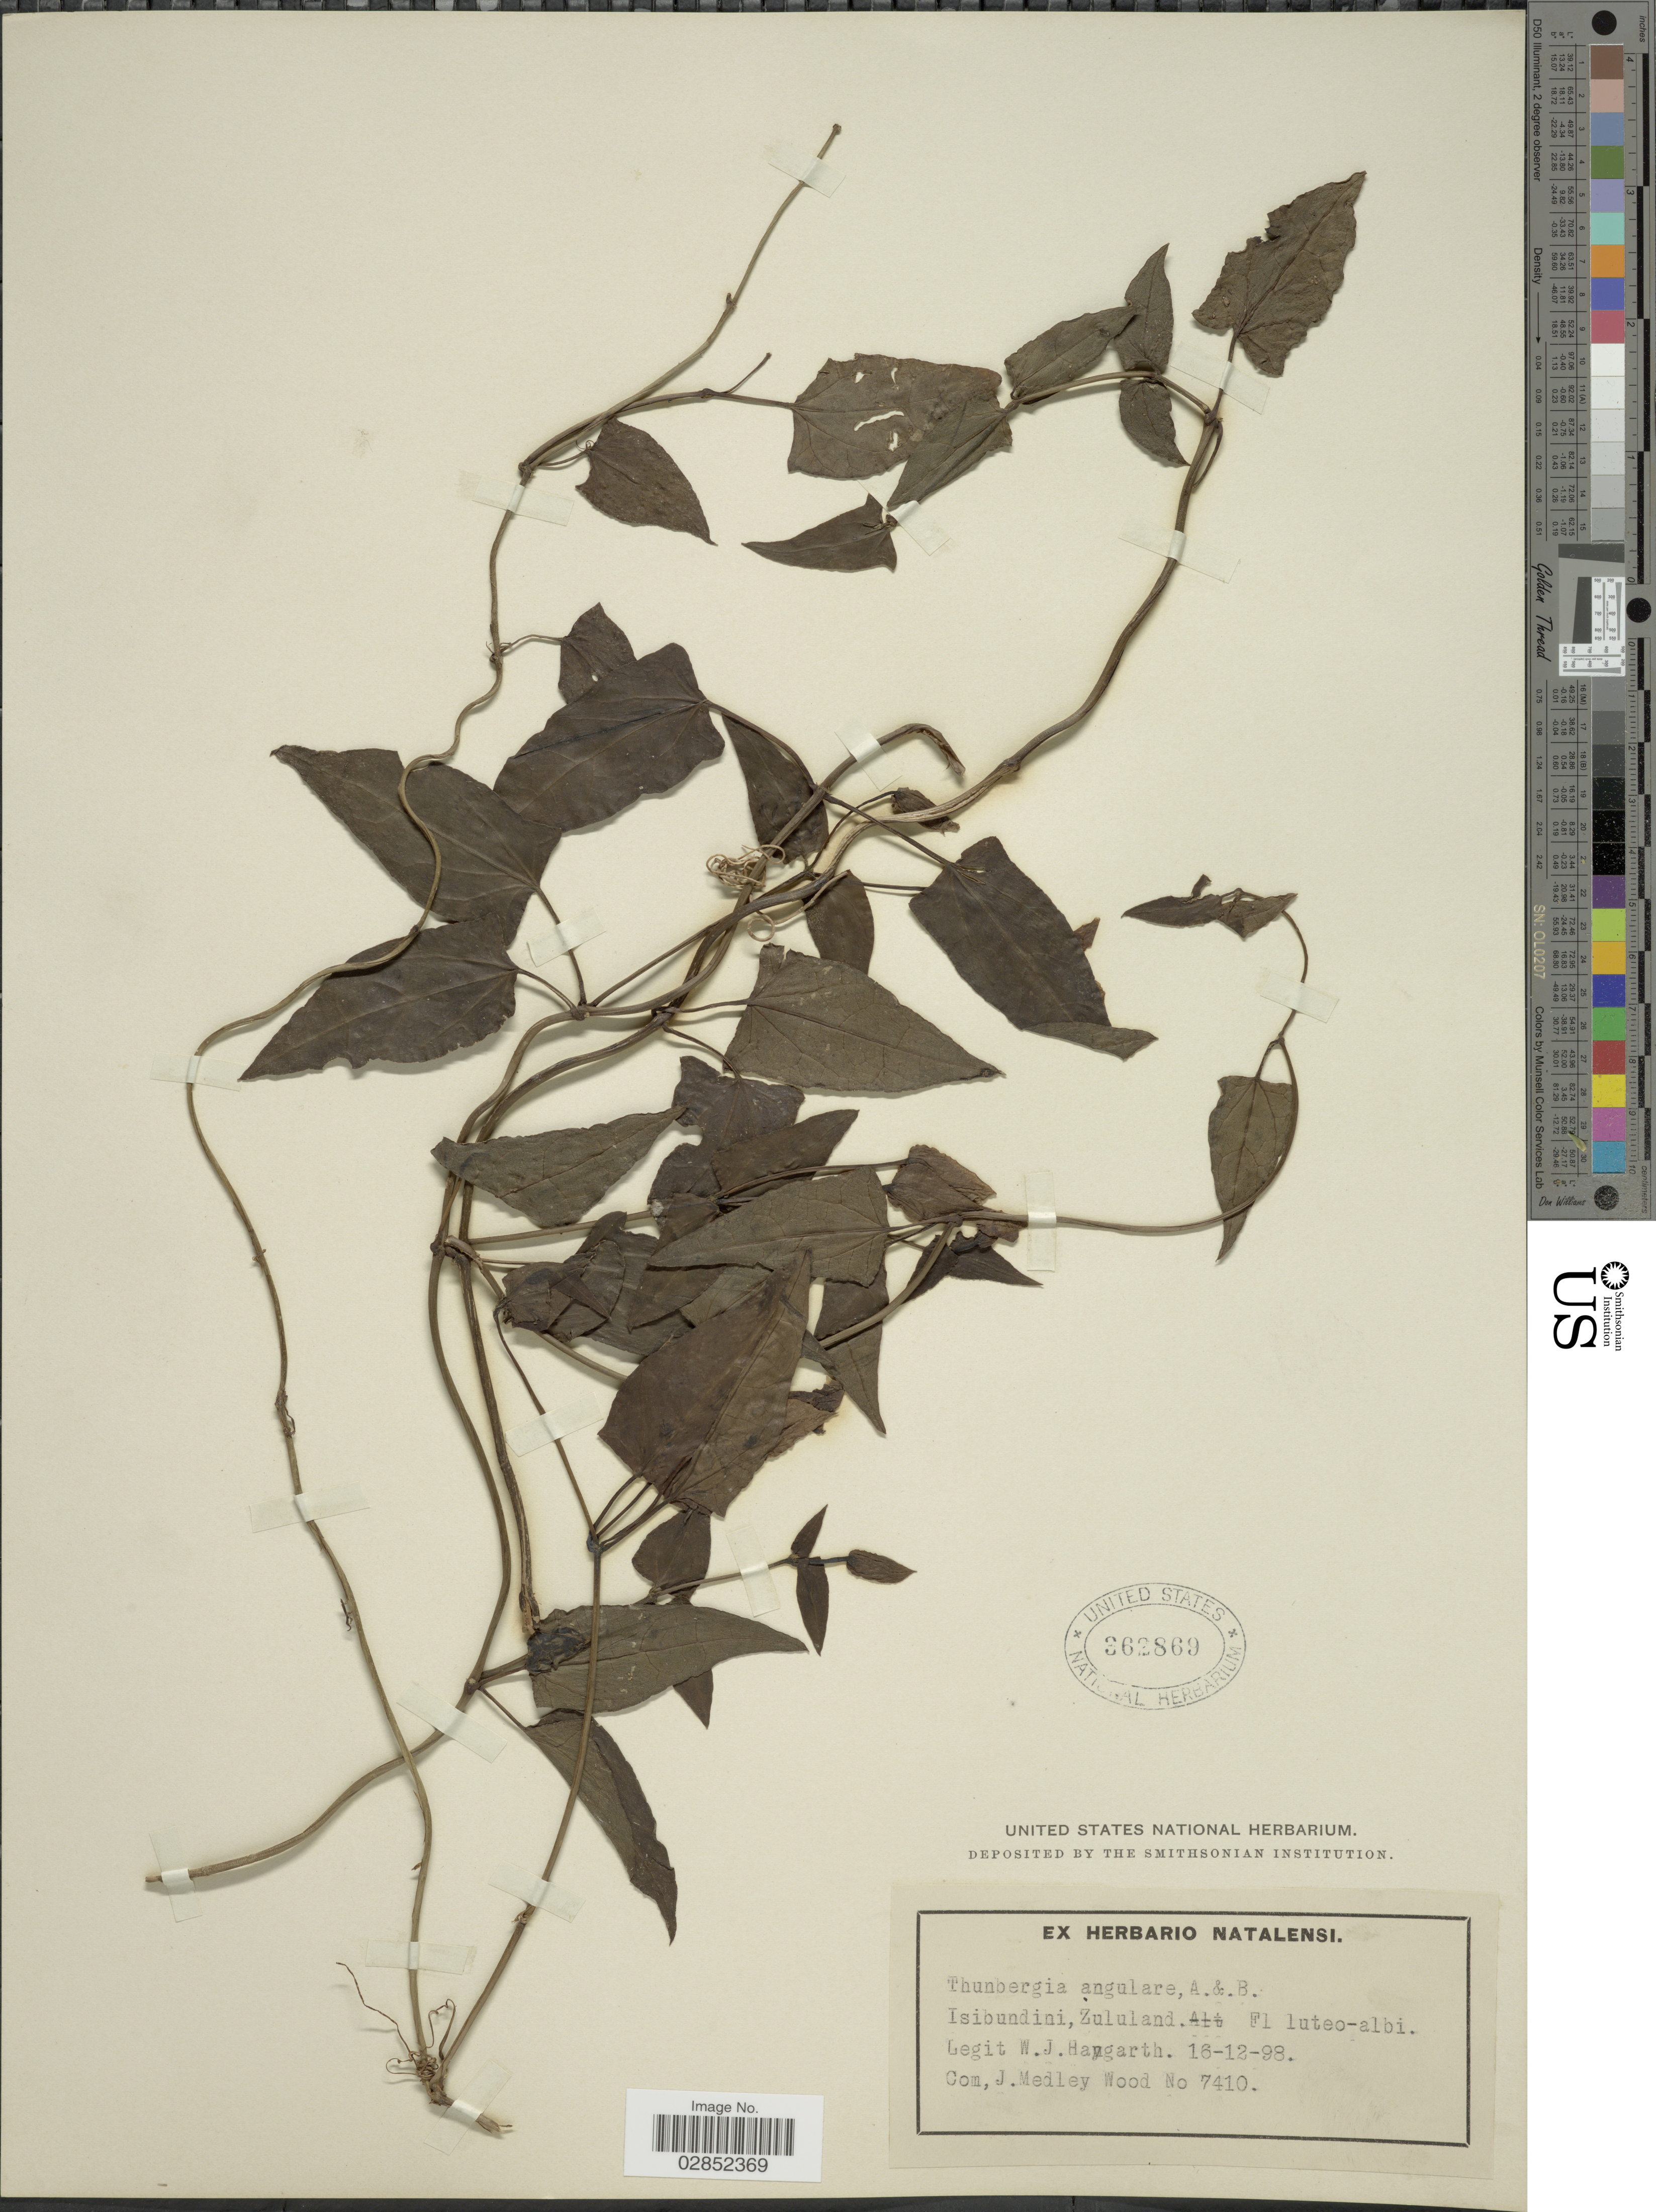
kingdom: Plantae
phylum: Tracheophyta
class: Magnoliopsida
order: Lamiales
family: Acanthaceae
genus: Thunbergia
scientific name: Thunbergia purpurata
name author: Harv. ex C.B. Clarke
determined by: Strong, Mark T., (BOT), Smithsonian Institution - National Museum of Natural History (UNITED STATES)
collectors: W. Haygarth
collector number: J.M. Wood 7410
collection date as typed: Transcribed d/m/y: 16/12/98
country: South Africa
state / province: KwaZulu-Natal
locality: Isibundini, Zululand.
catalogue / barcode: US 362869